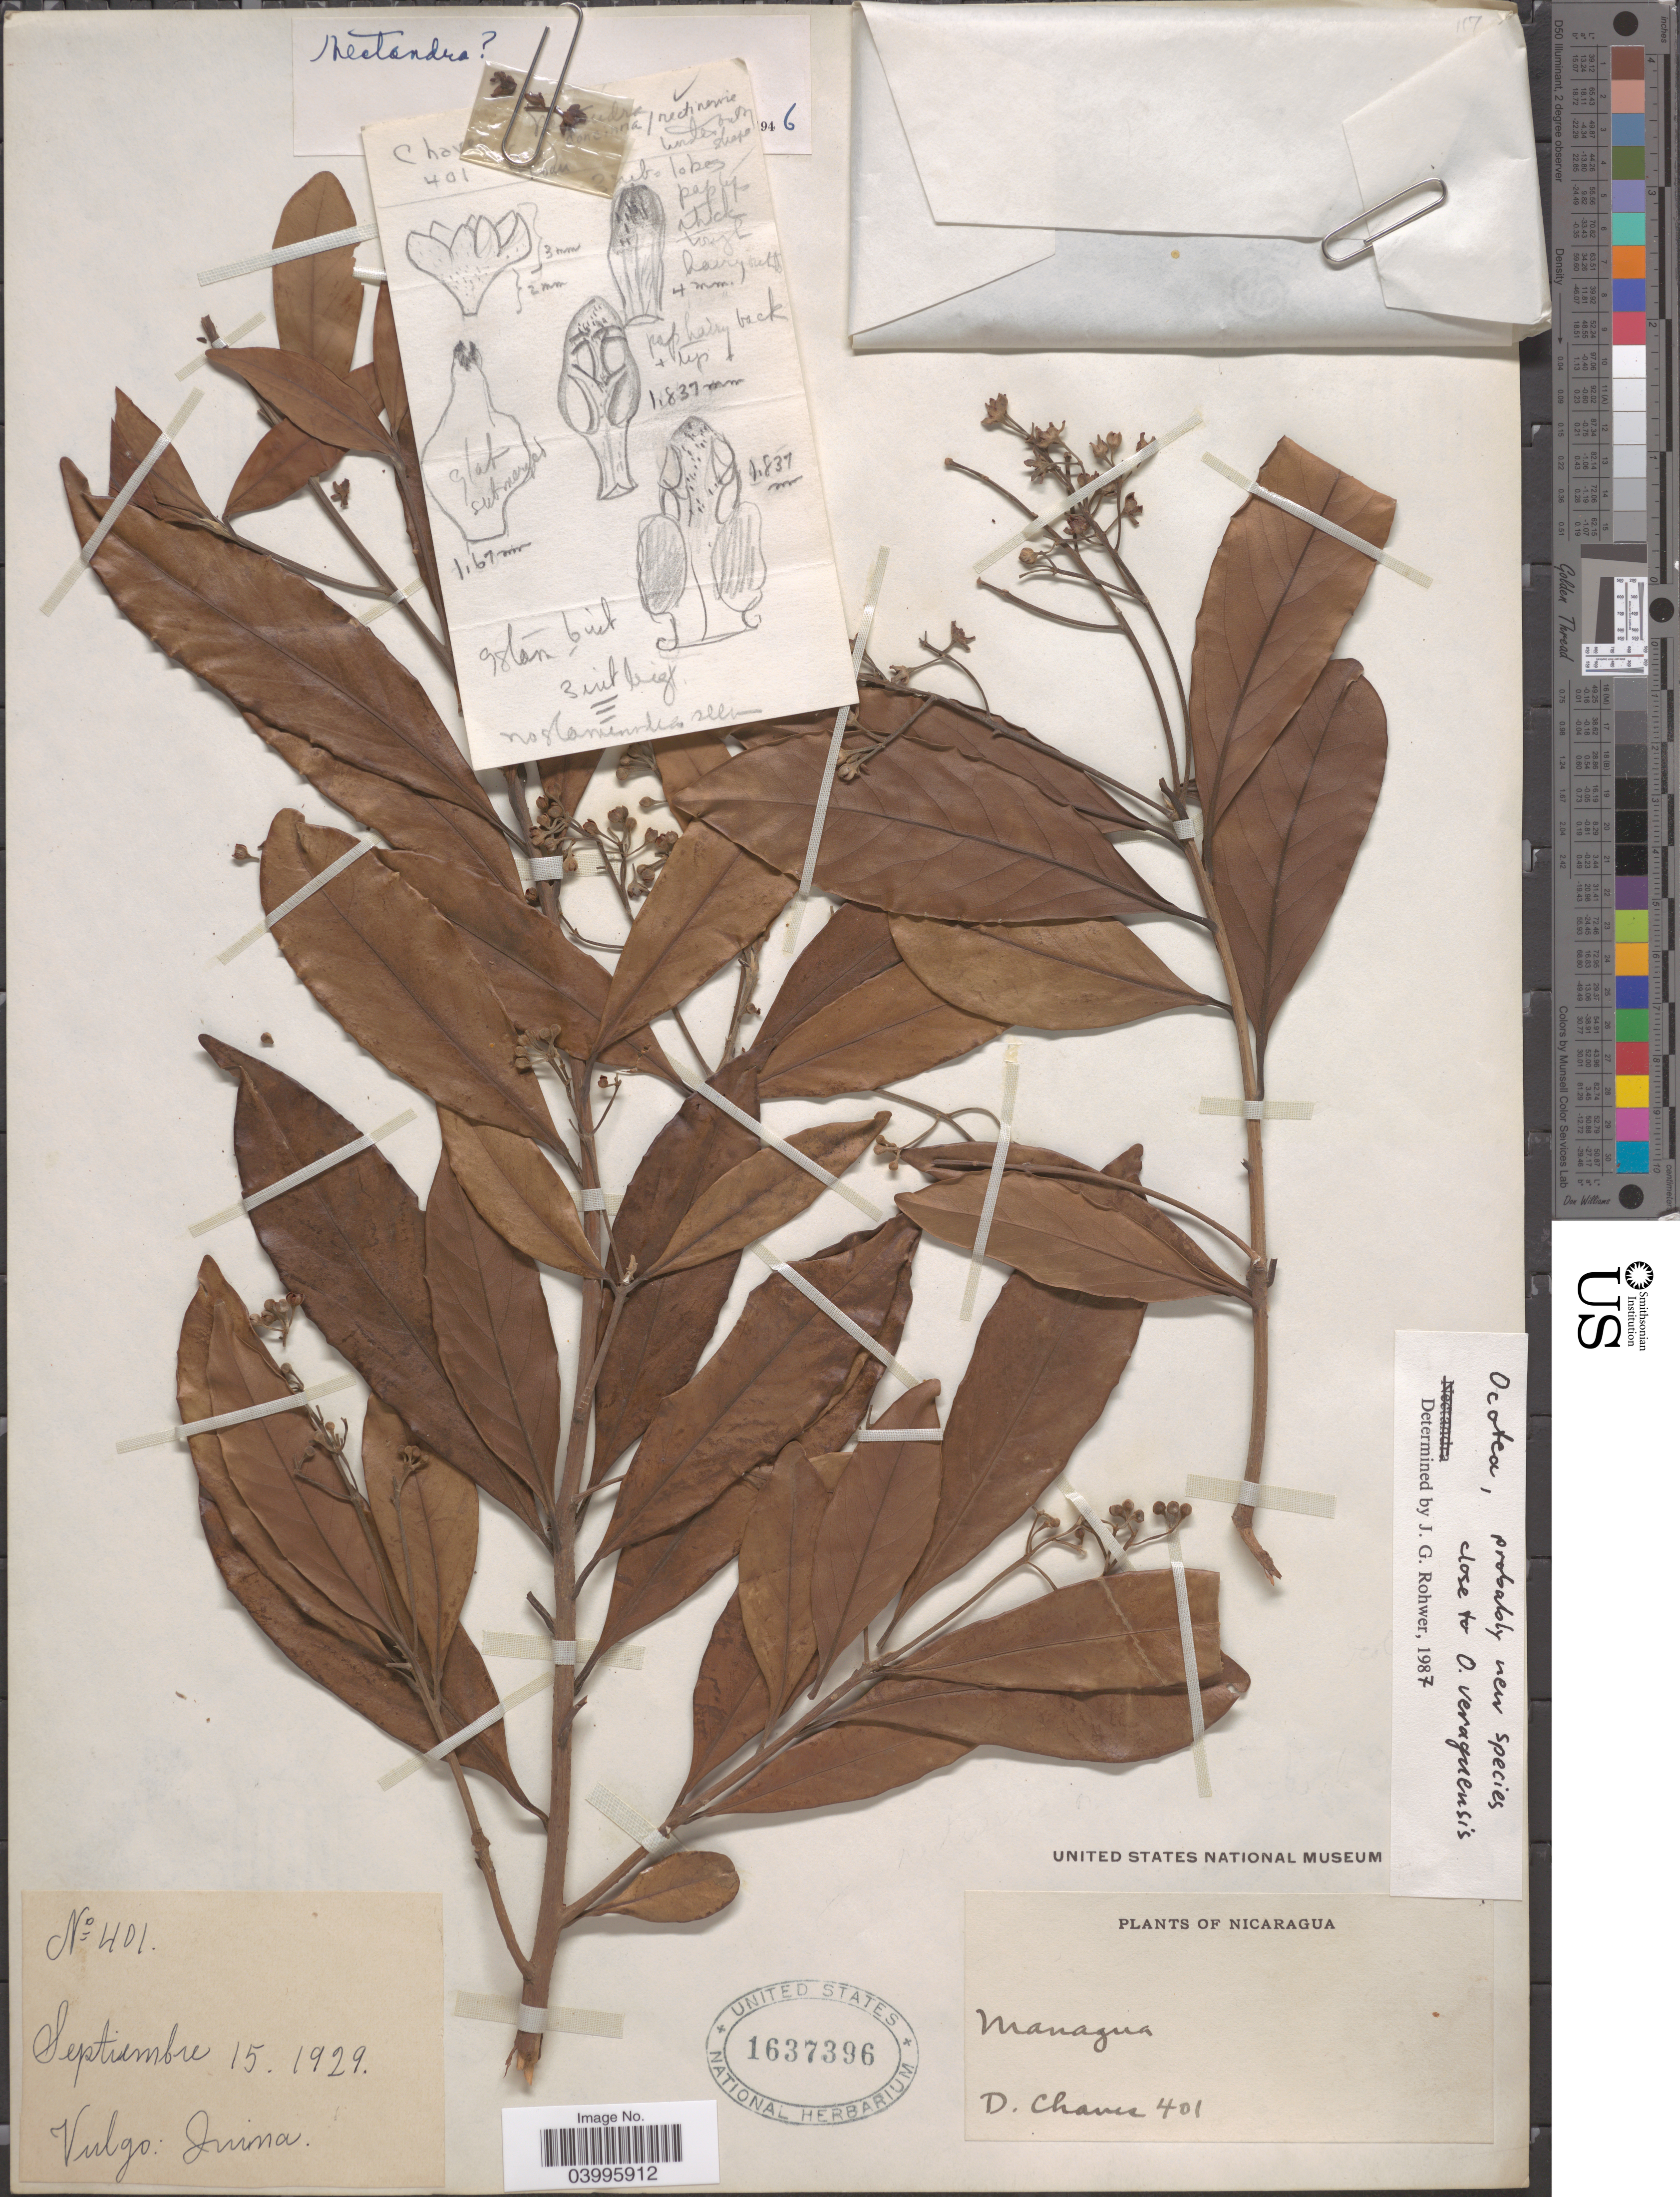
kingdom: Plantae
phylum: Tracheophyta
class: Magnoliopsida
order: Laurales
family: Lauraceae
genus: Ocotea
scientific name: Ocotea veraguensis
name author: (Meisn.) Mez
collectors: D. Chaves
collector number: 401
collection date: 1929-09-15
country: Nicaragua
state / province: Managua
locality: Vulgo: Juina.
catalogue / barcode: US 1637396